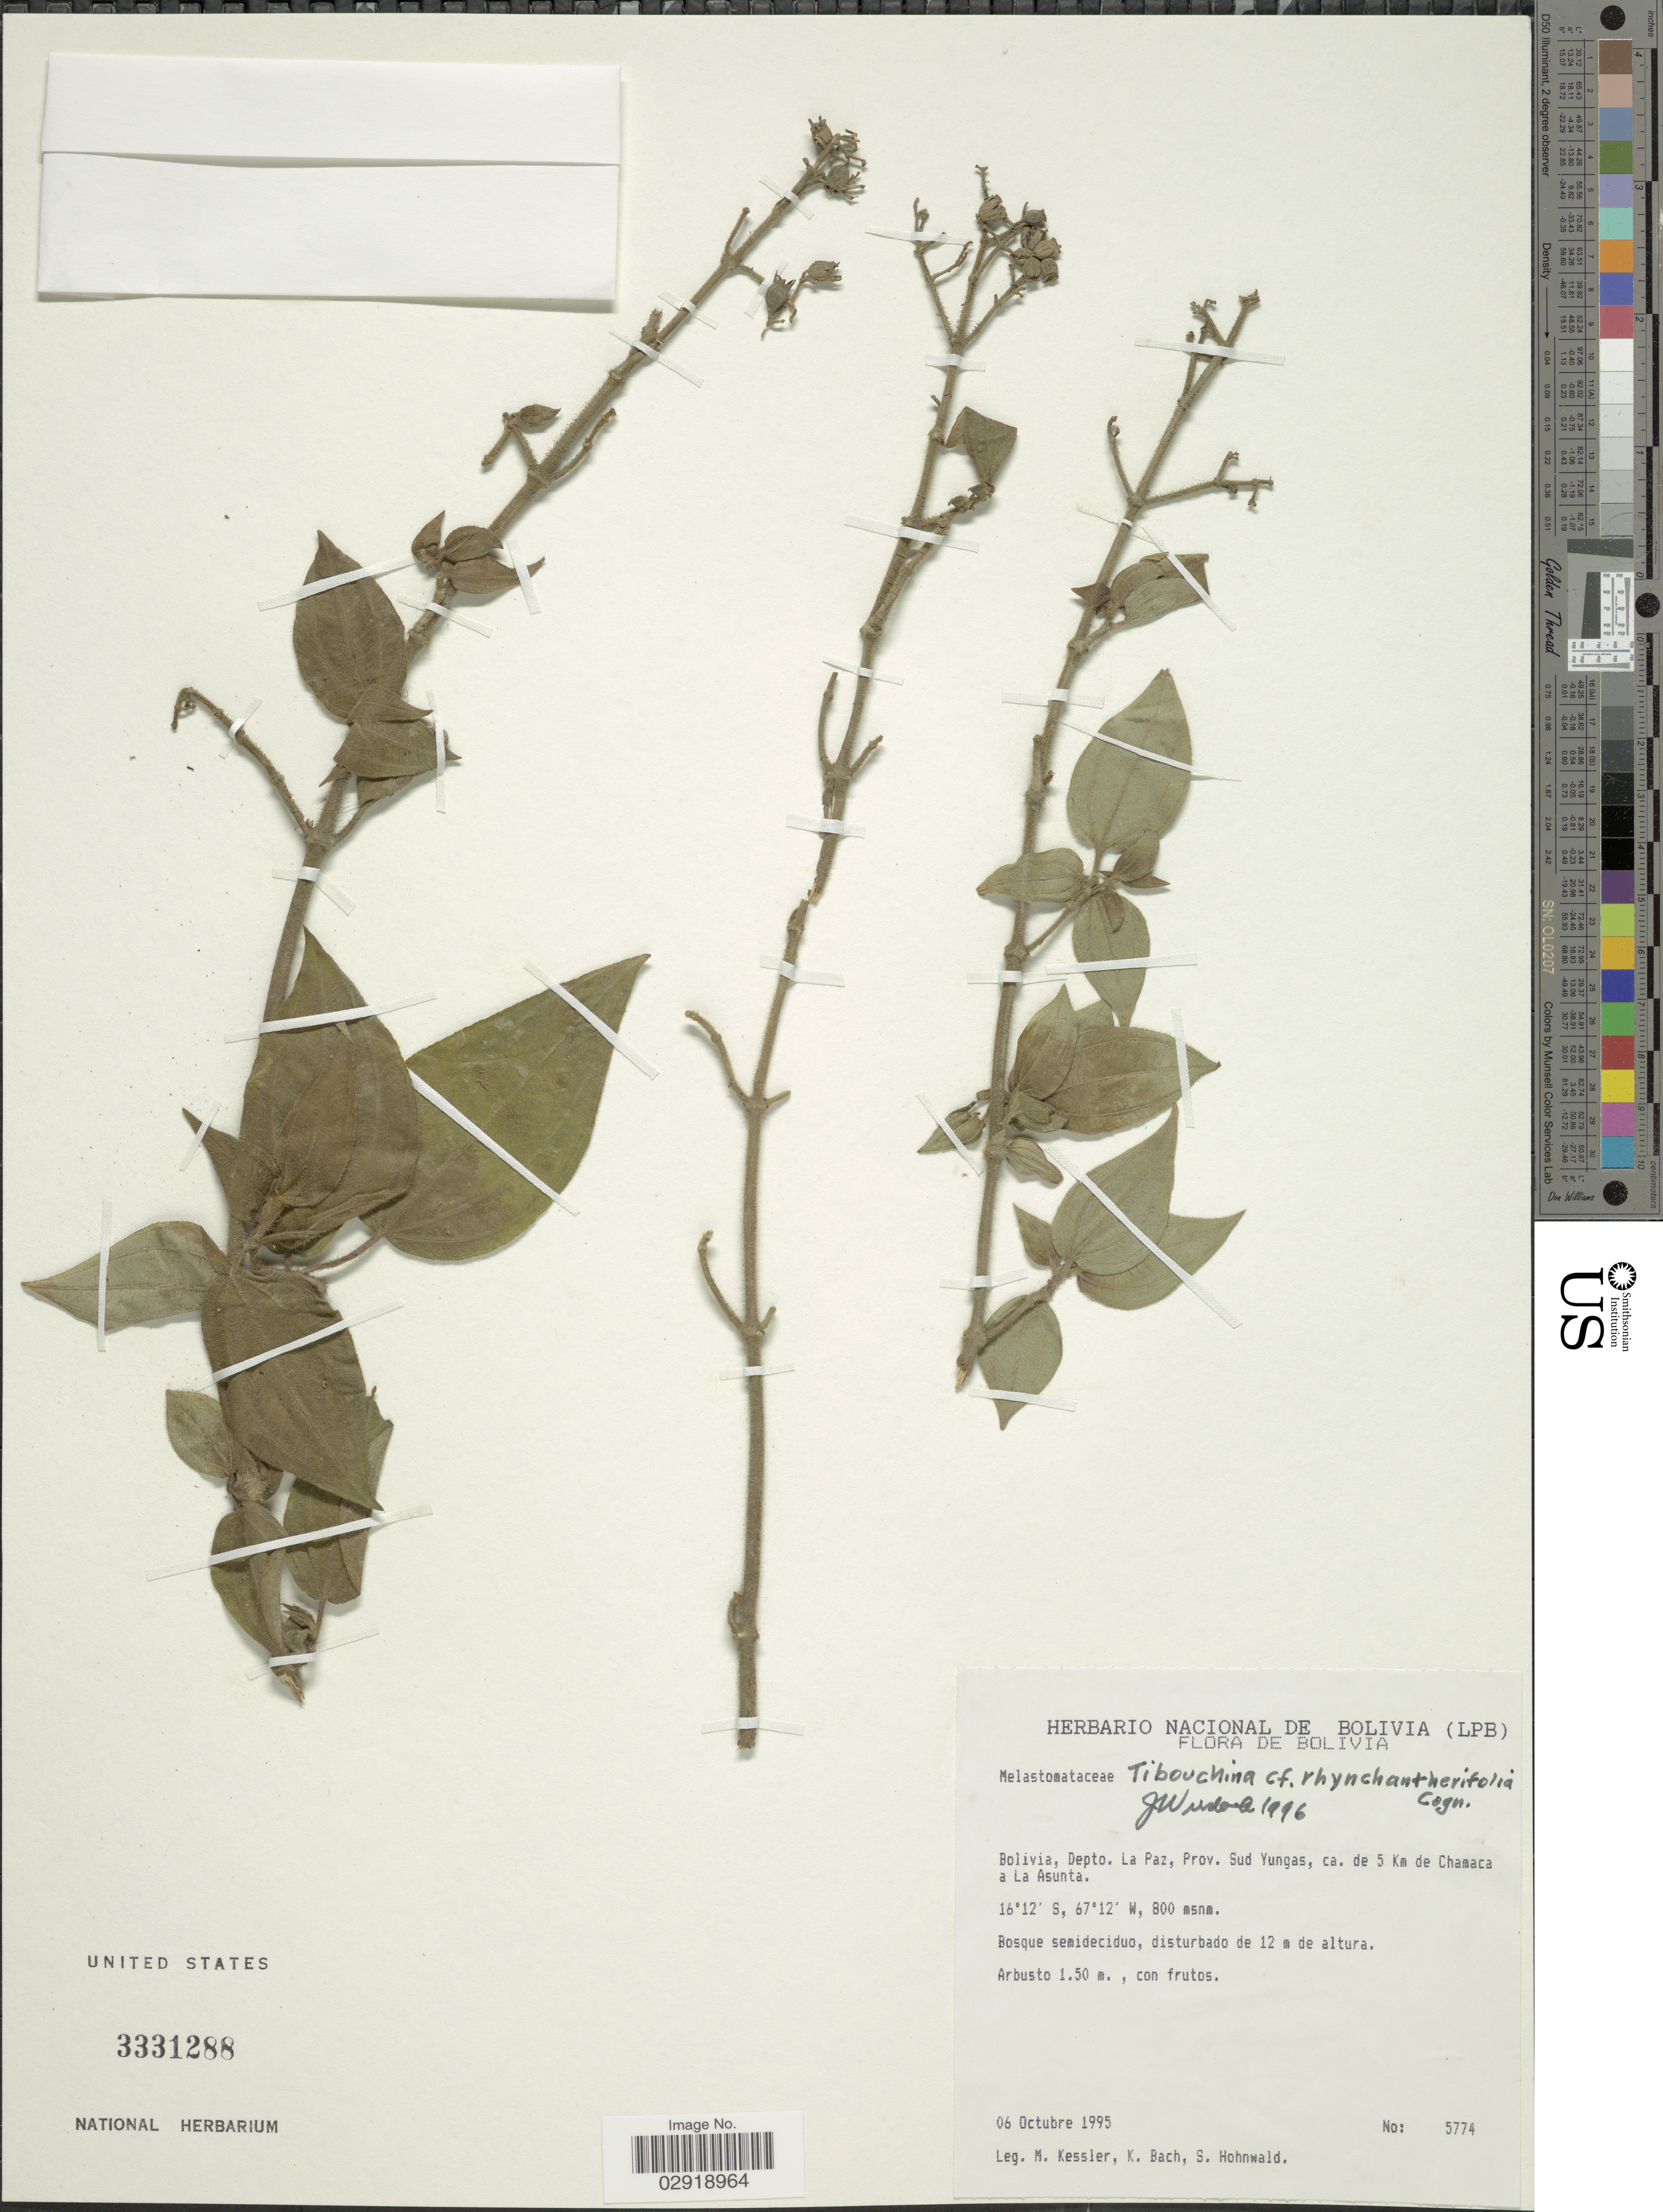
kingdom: Plantae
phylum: Tracheophyta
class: Magnoliopsida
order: Myrtales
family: Melastomataceae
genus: Chaetogastra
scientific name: Chaetogastra rhynchantherifolia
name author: (Cogn.) P.J.F. Guim. & Michelang.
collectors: M. Kessler, K. Bach & S. Hohnwald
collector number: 5774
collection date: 1995-10-06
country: Bolivia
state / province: La Paz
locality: Depto. La Paz, Prov. Sud Yungas, ca. de 5 Km de Chamaca a La Asunta.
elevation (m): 800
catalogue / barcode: US 3331288